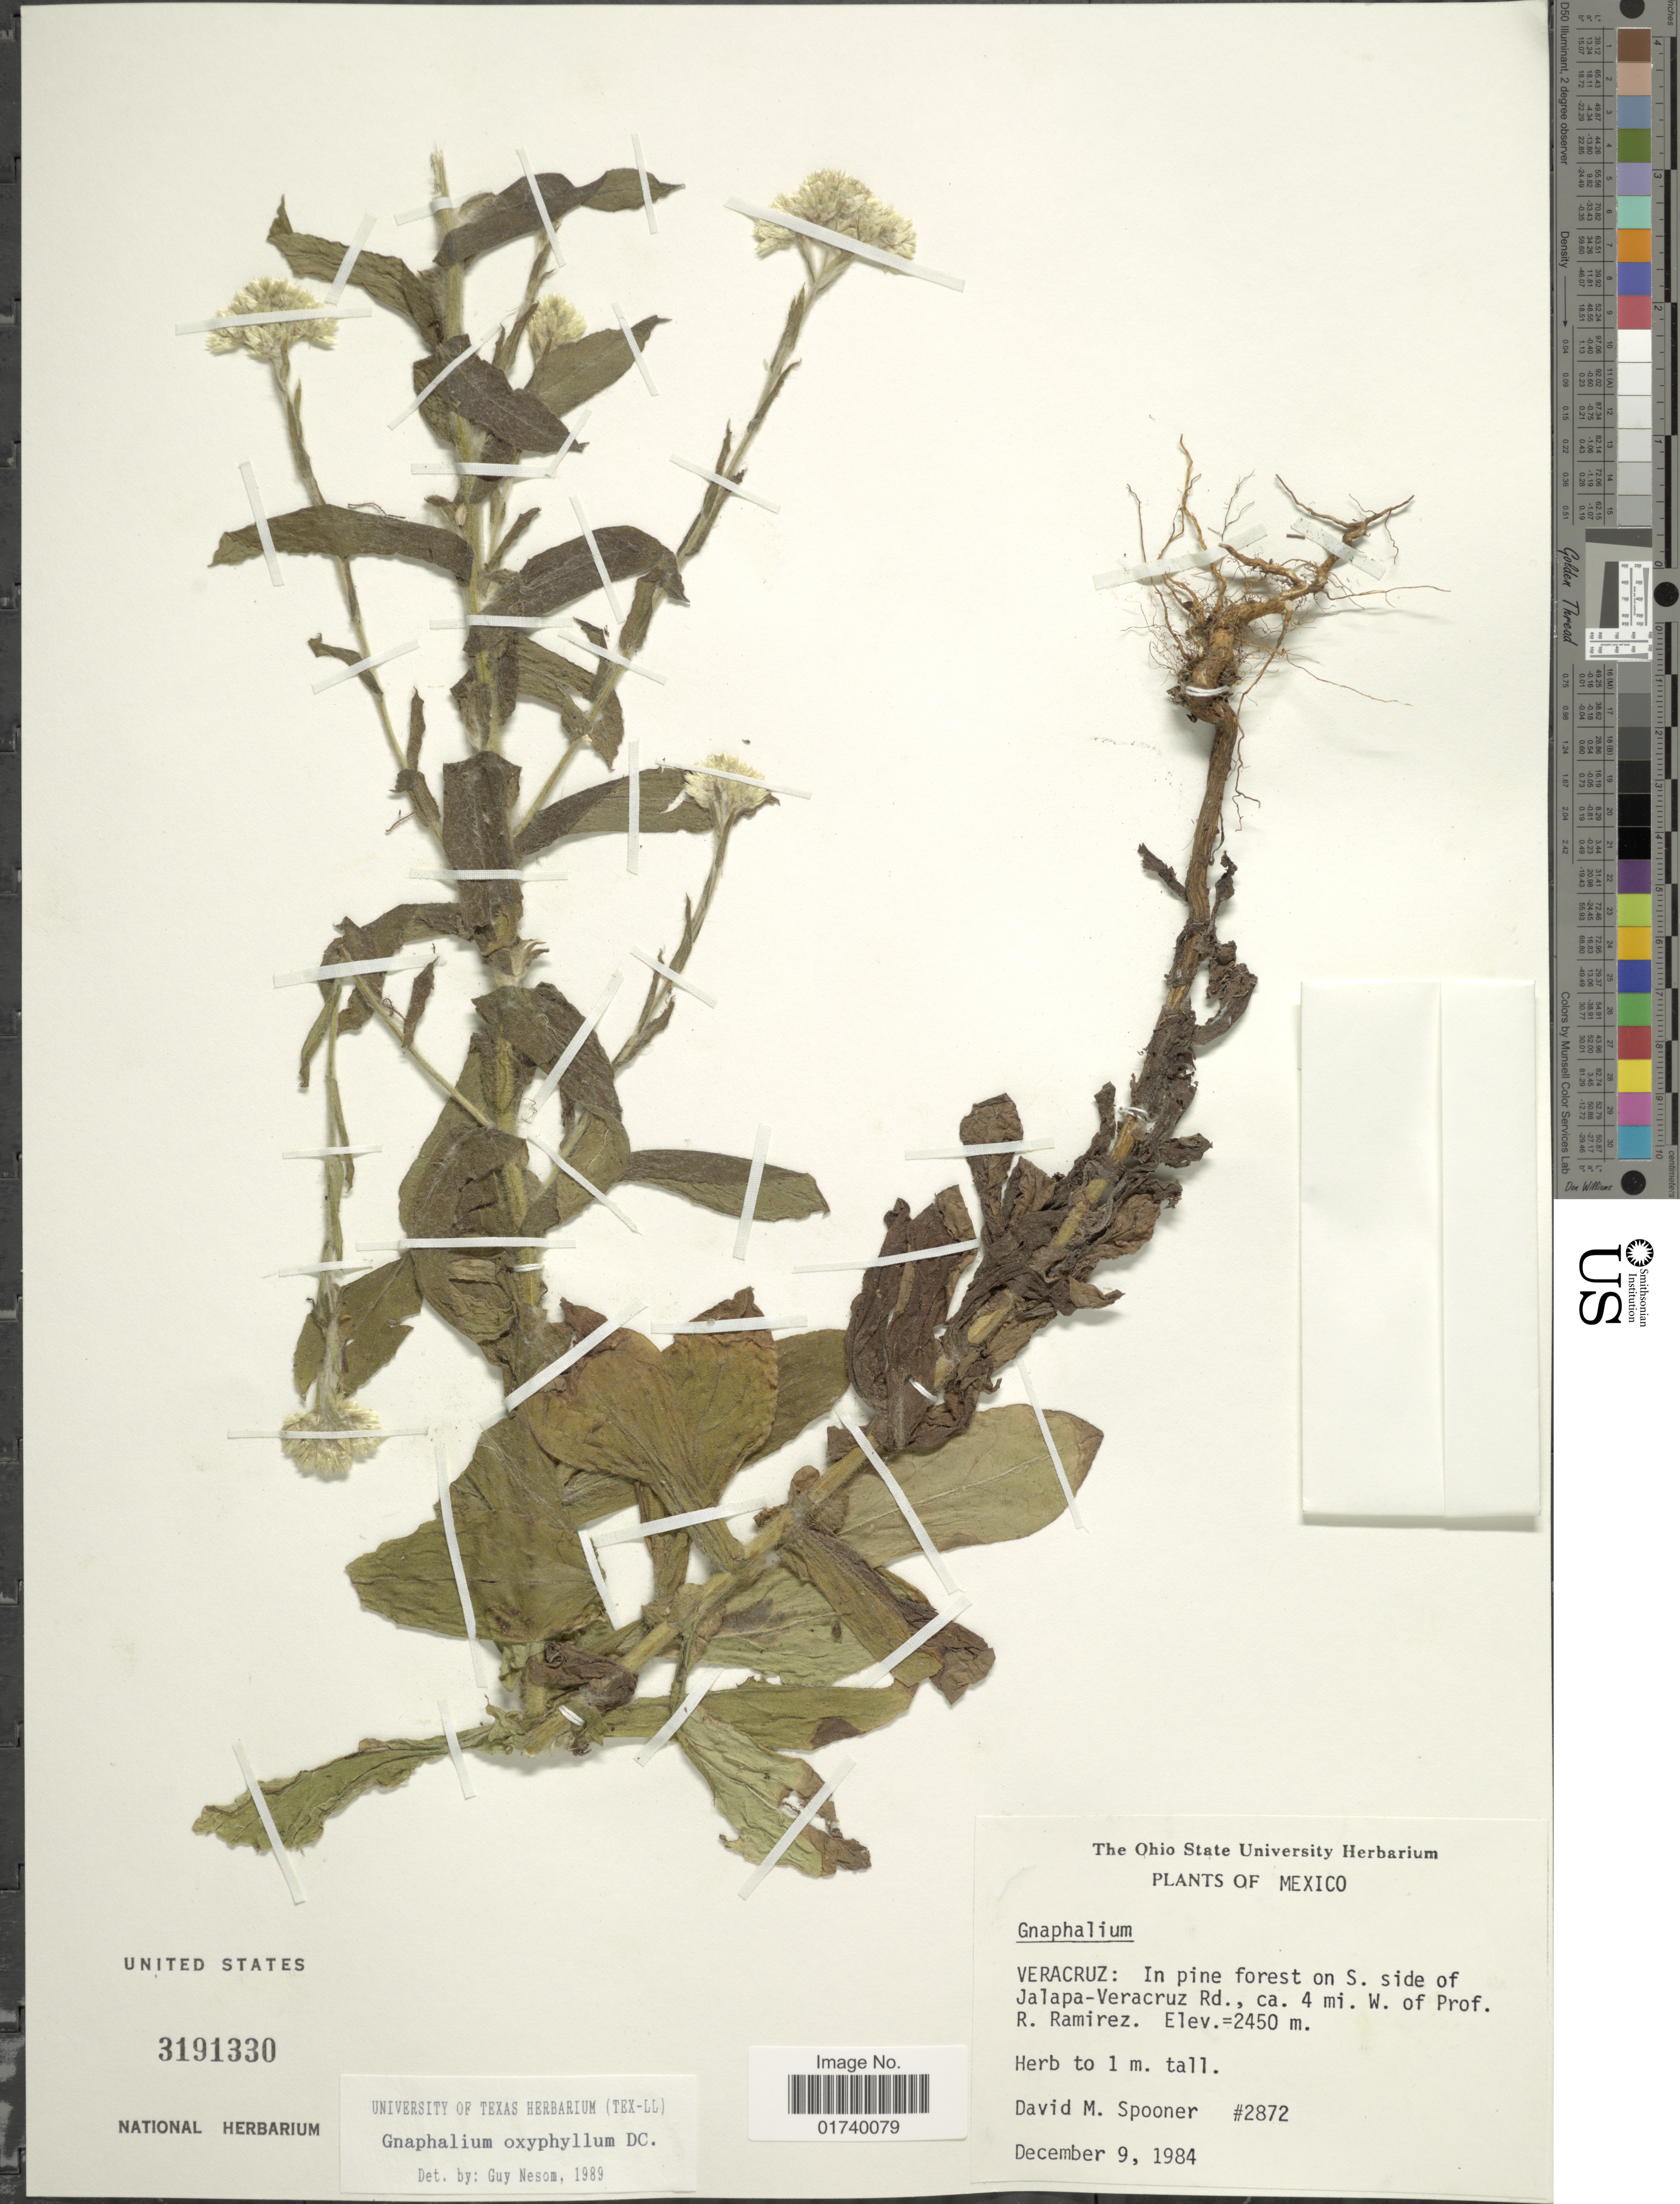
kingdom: Plantae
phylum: Tracheophyta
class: Magnoliopsida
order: Asterales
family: Asteraceae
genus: Pseudognaphalium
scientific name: Pseudognaphalium oxyphyllum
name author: (DC.) Kirp.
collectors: D. Spooner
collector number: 2872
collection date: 1984-12-09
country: Mexico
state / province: Veracruz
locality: In pine forest on S. side of Jalapa - Verzcruz Rd. ca 4 mi W of Prof R. Ramirez.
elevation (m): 2450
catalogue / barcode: US 3191330